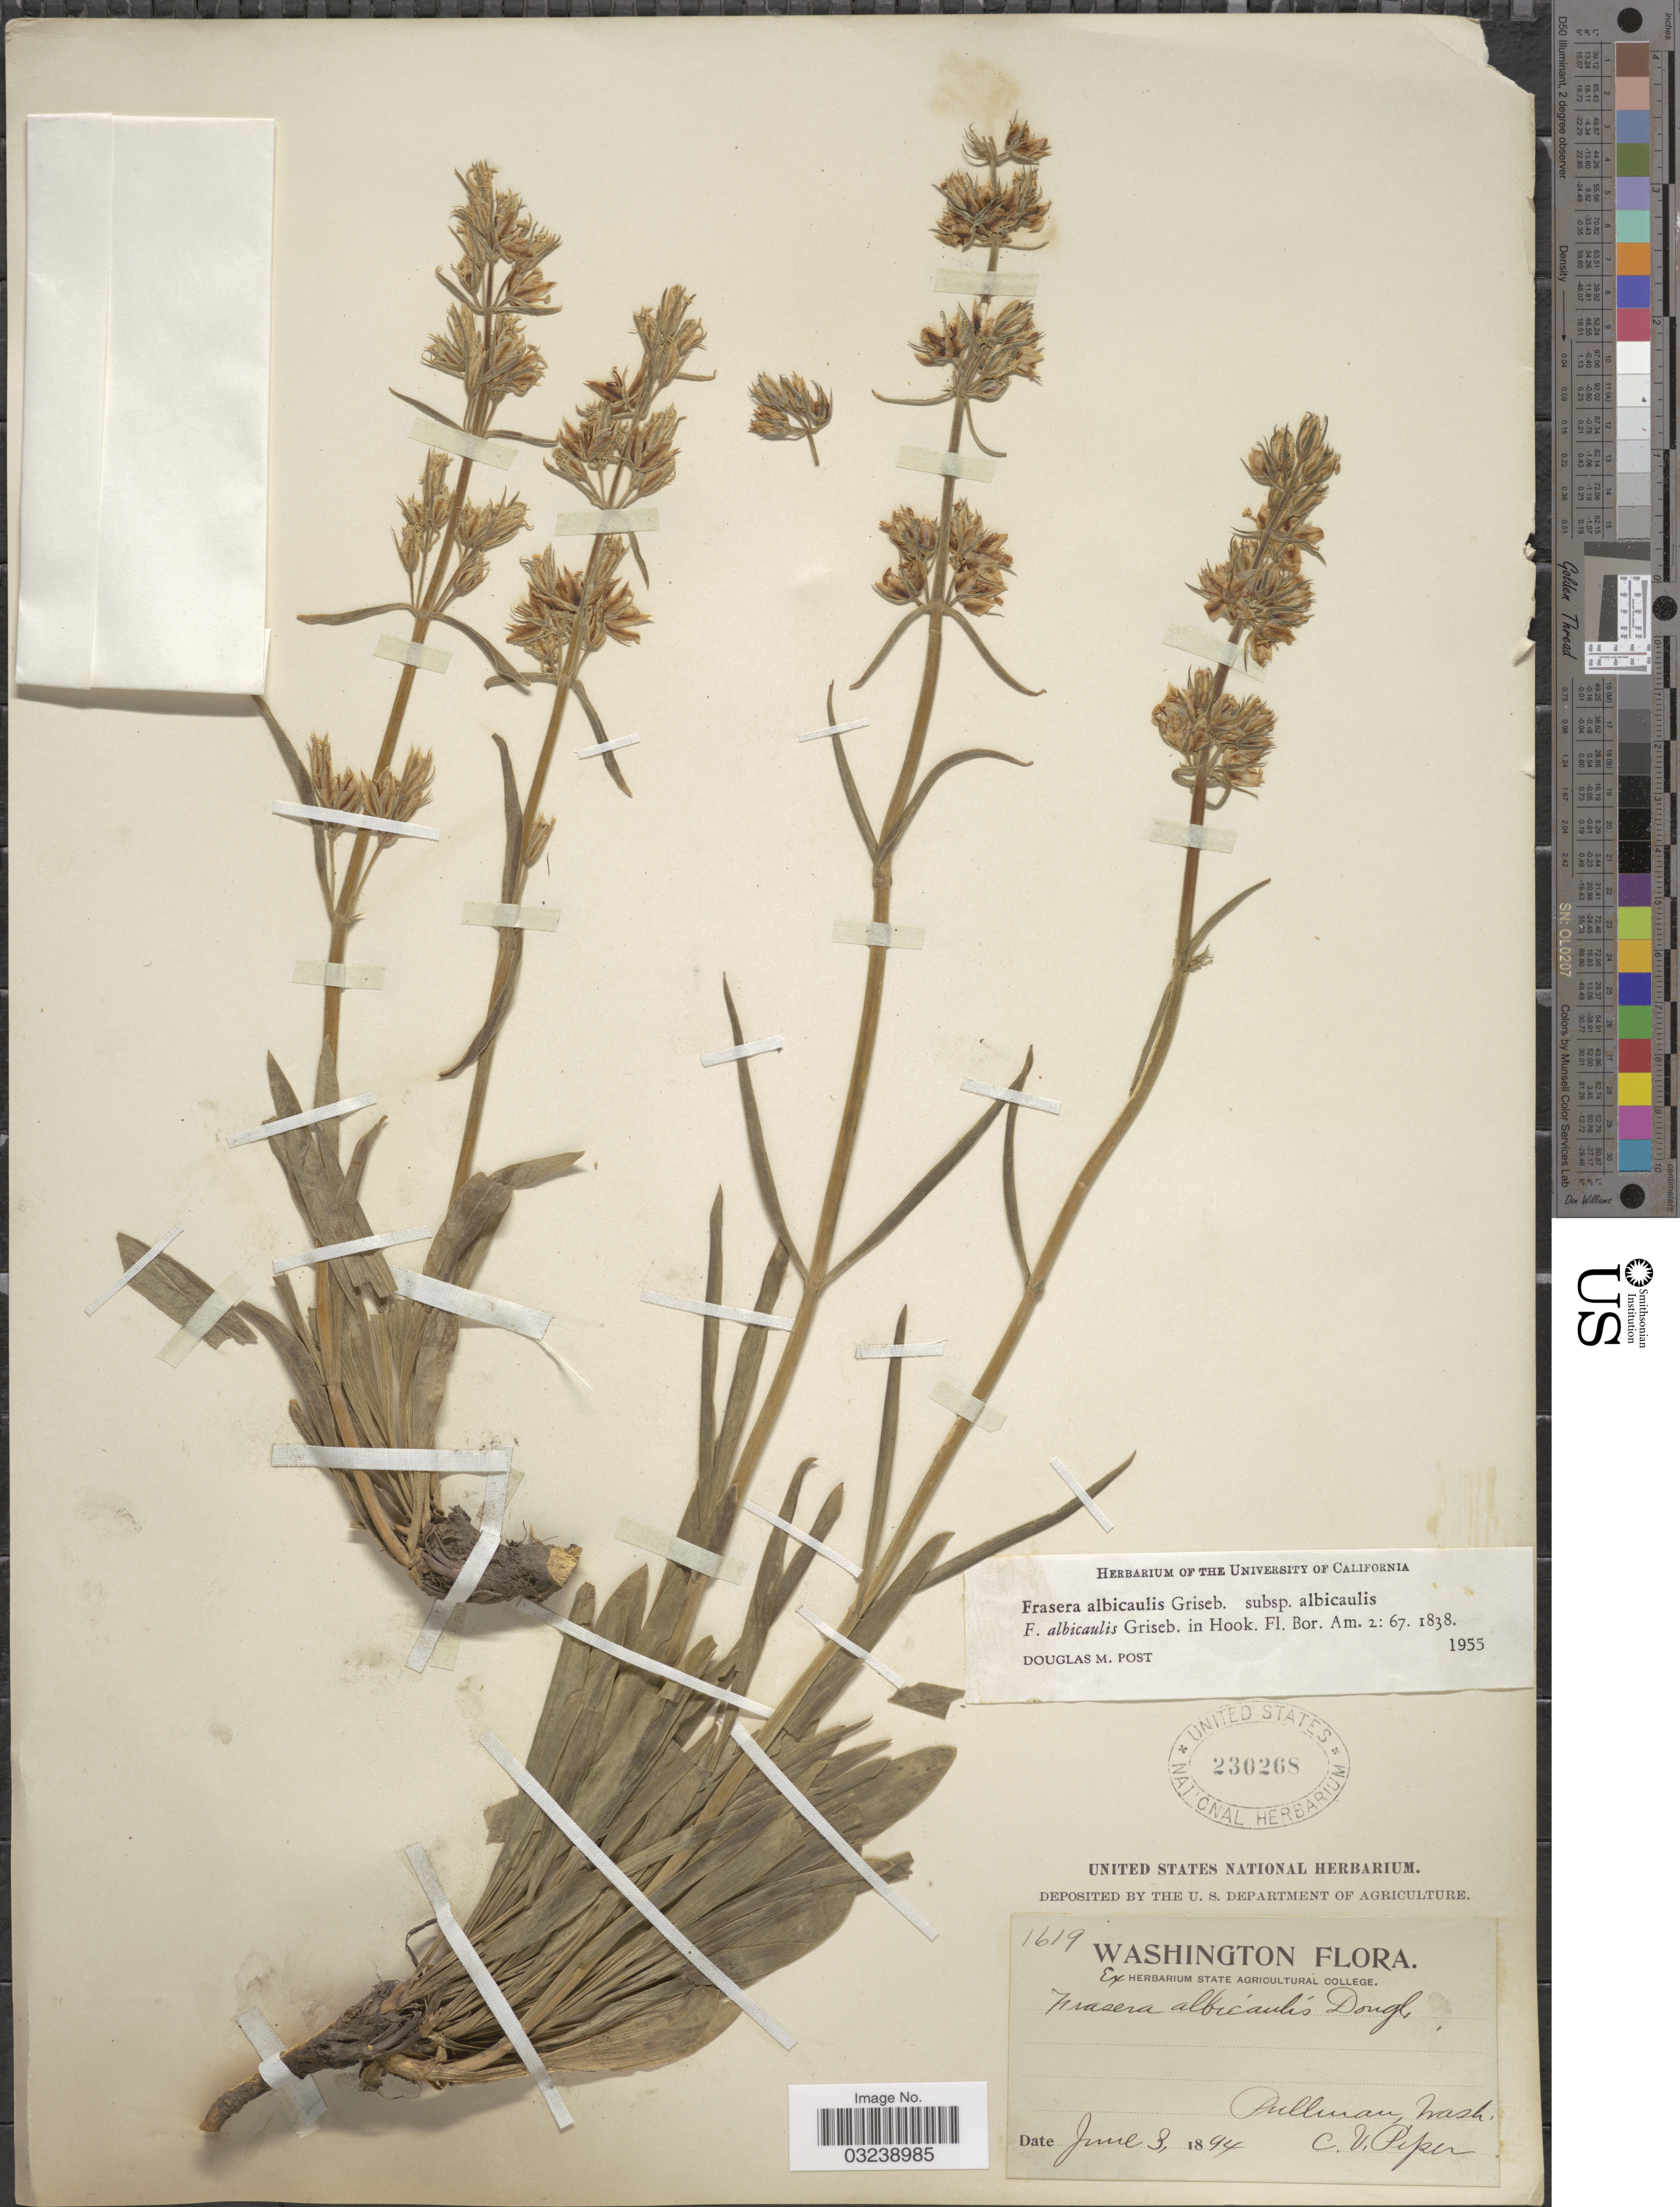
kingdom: Plantae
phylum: Tracheophyta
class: Magnoliopsida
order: Gentianales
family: Gentianaceae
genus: Frasera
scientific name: Frasera albicaulis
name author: Griseb.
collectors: C. V. Piper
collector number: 1619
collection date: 1894-06-03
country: United States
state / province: Washington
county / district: Whitman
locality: Pullman, Wash.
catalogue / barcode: US 230268